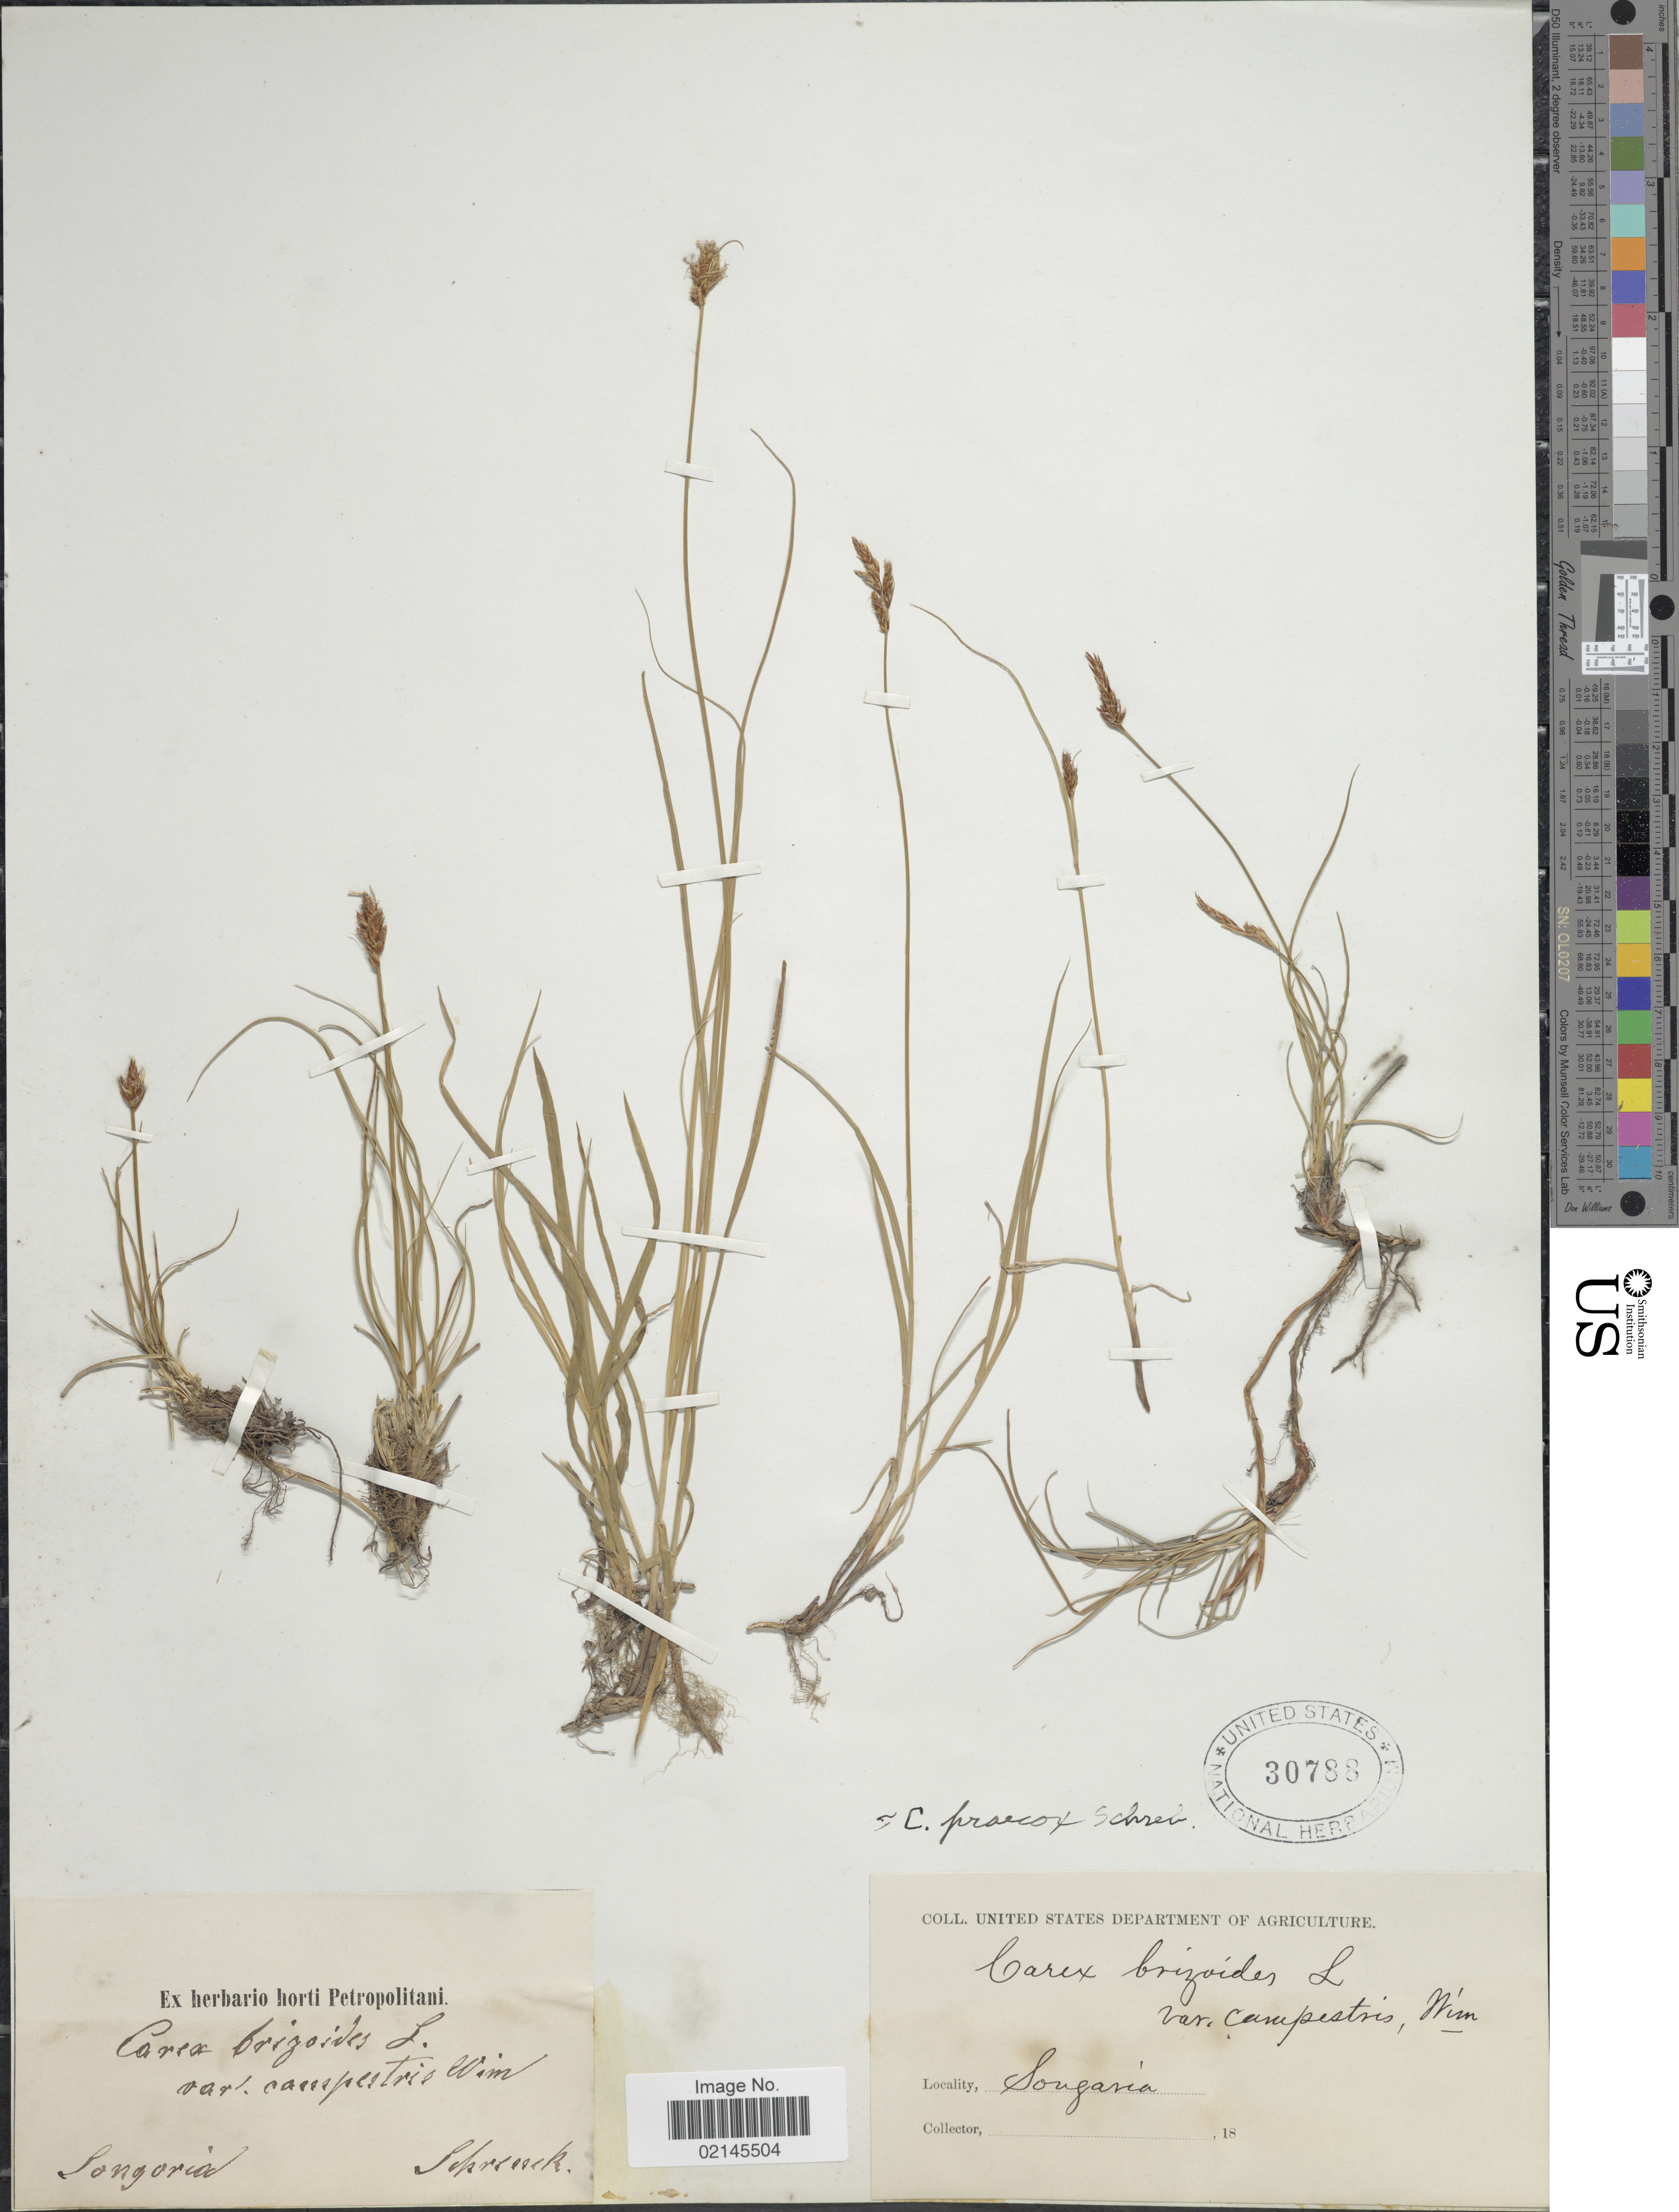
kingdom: Plantae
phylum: Tracheophyta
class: Liliopsida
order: Poales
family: Cyperaceae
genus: Carex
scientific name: Carex praecox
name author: Schreb.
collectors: -- Schrenck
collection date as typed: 18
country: Kazakhstan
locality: Songoria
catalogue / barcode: US 30788